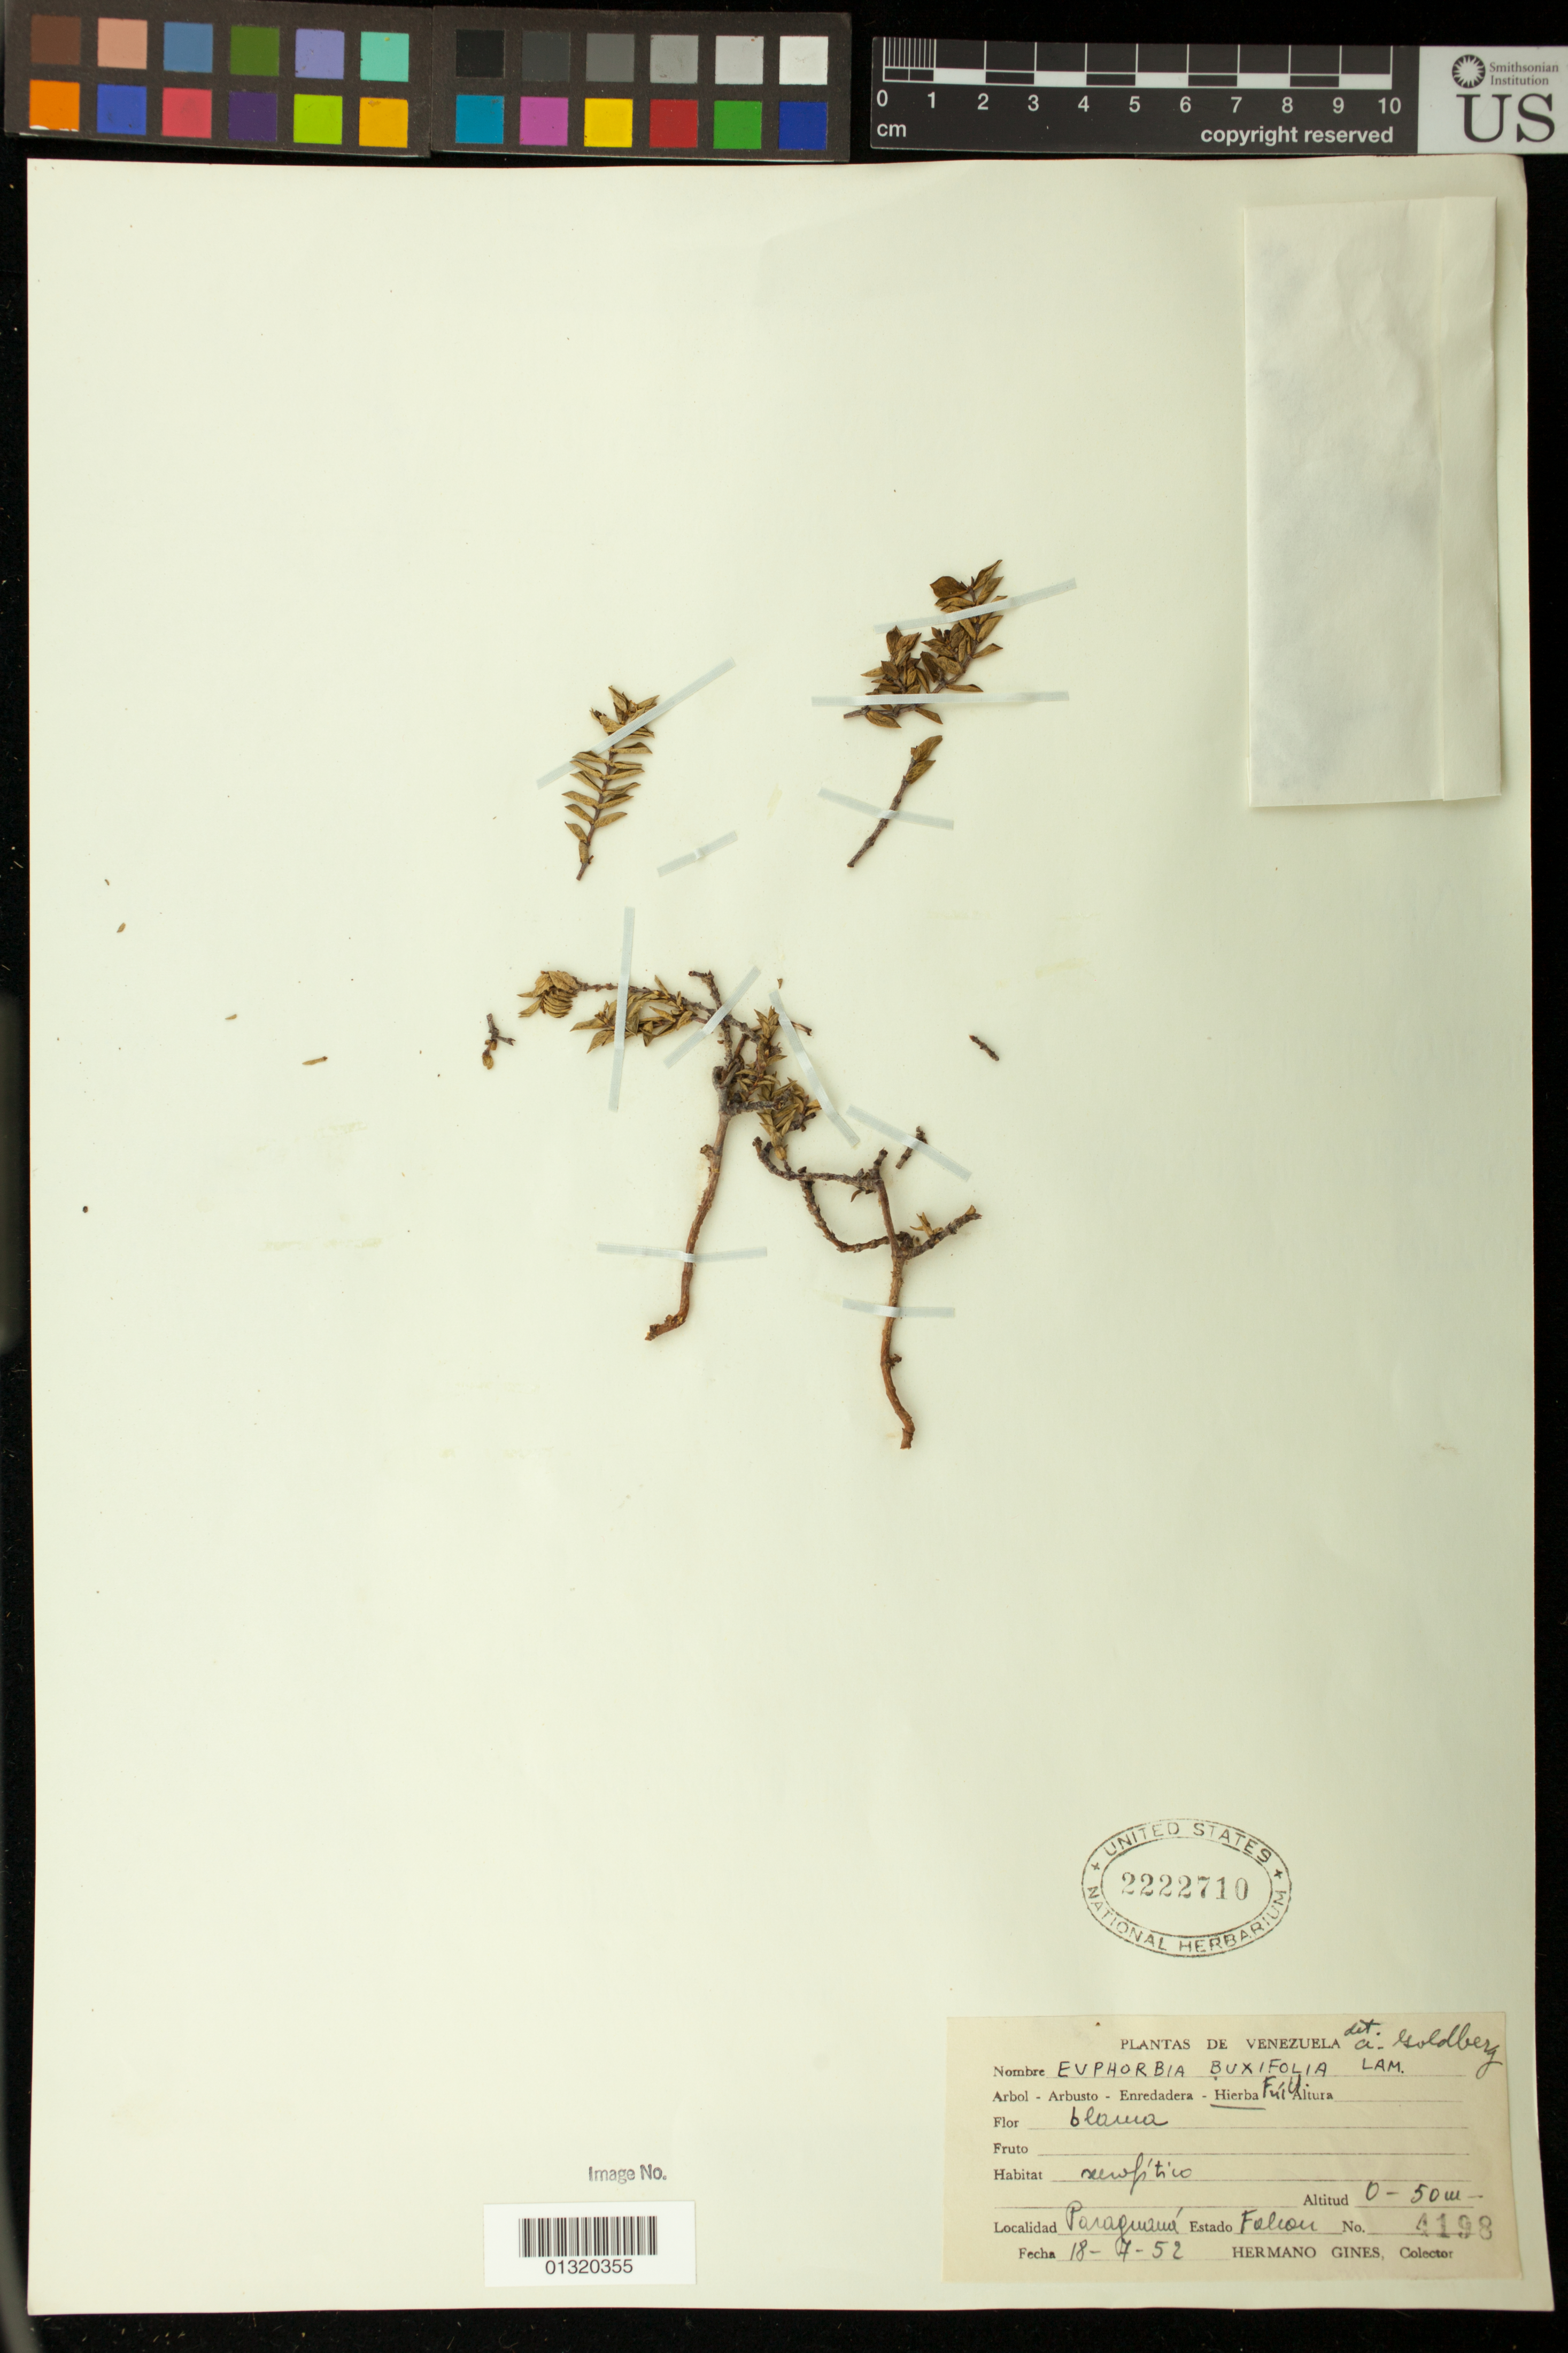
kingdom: Plantae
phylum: Tracheophyta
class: Magnoliopsida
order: Malpighiales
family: Euphorbiaceae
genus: Euphorbia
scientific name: Euphorbia mesembryanthemifolia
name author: Jacq.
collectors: H. Gines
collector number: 4198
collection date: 1952-07-18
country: Venezuela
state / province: Falcón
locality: Paraguana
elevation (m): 0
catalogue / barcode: US 2222710